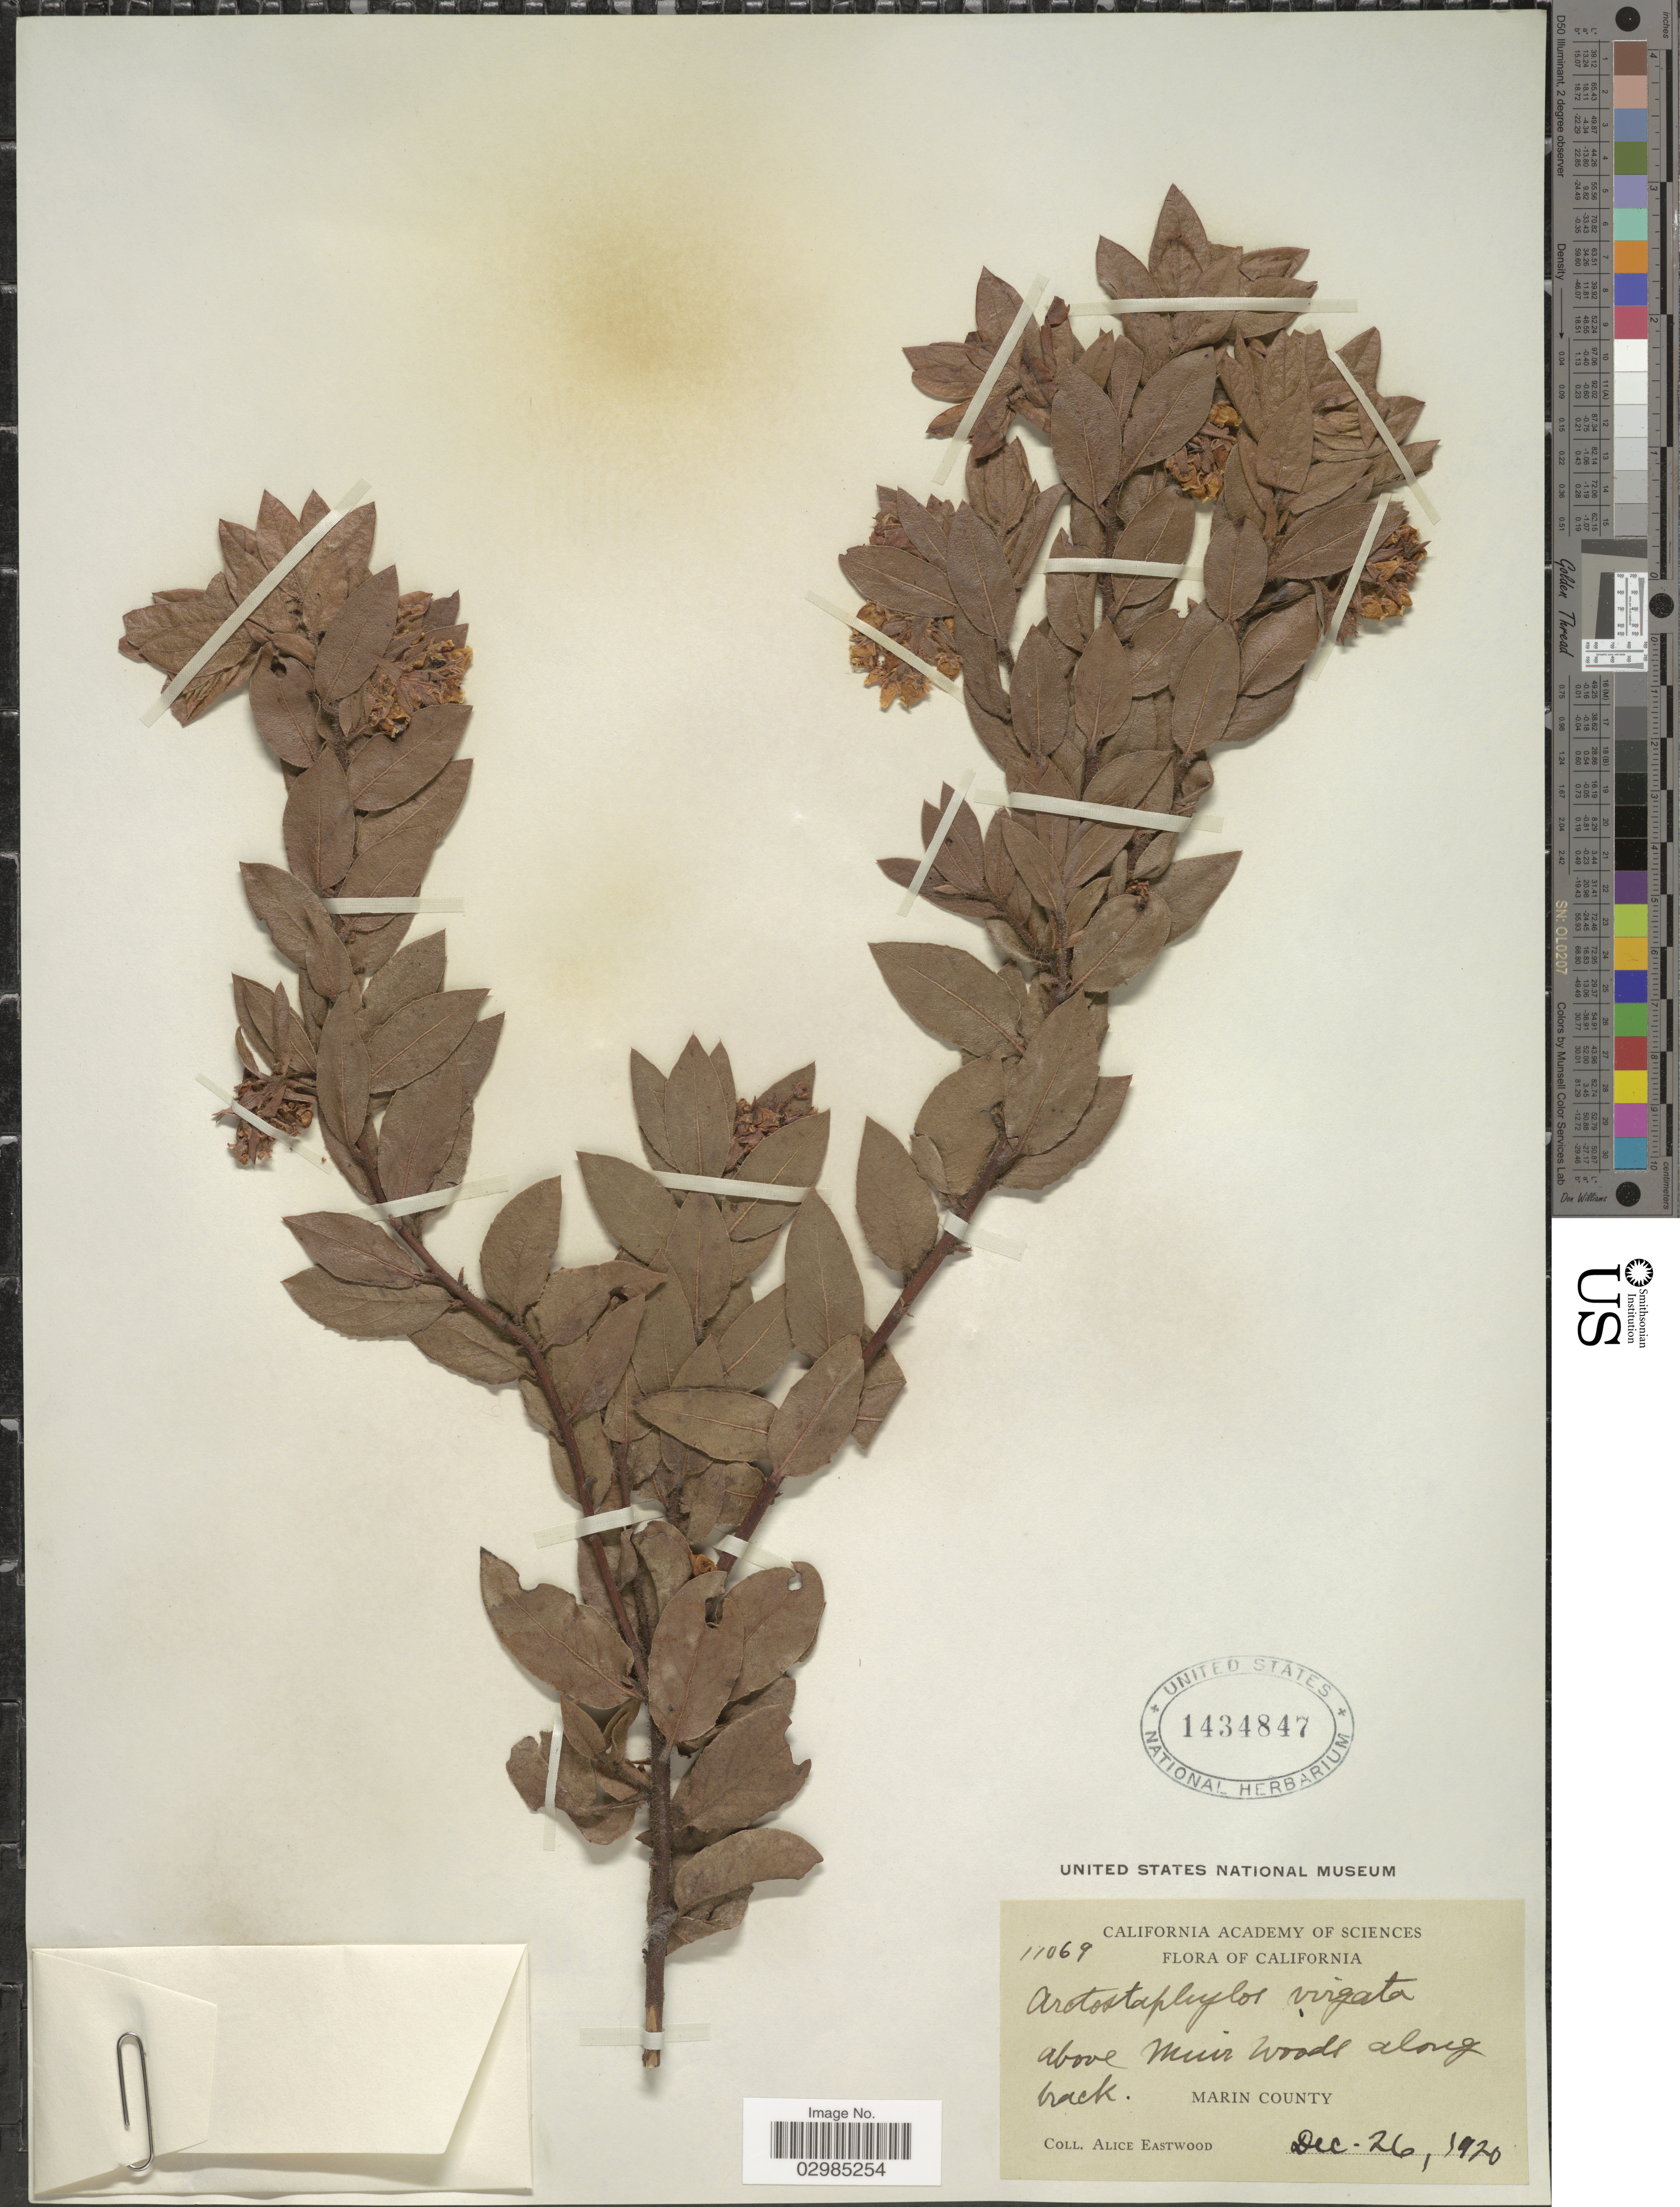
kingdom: Plantae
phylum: Tracheophyta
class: Magnoliopsida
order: Ericales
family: Ericaceae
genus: Arctostaphylos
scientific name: Arctostaphylos virgata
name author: Eastw.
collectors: A. Eastwood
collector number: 11069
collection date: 1920-12-26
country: United States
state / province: California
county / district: Marin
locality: Above Muir Woods along track. Marin County.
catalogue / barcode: US 1434847